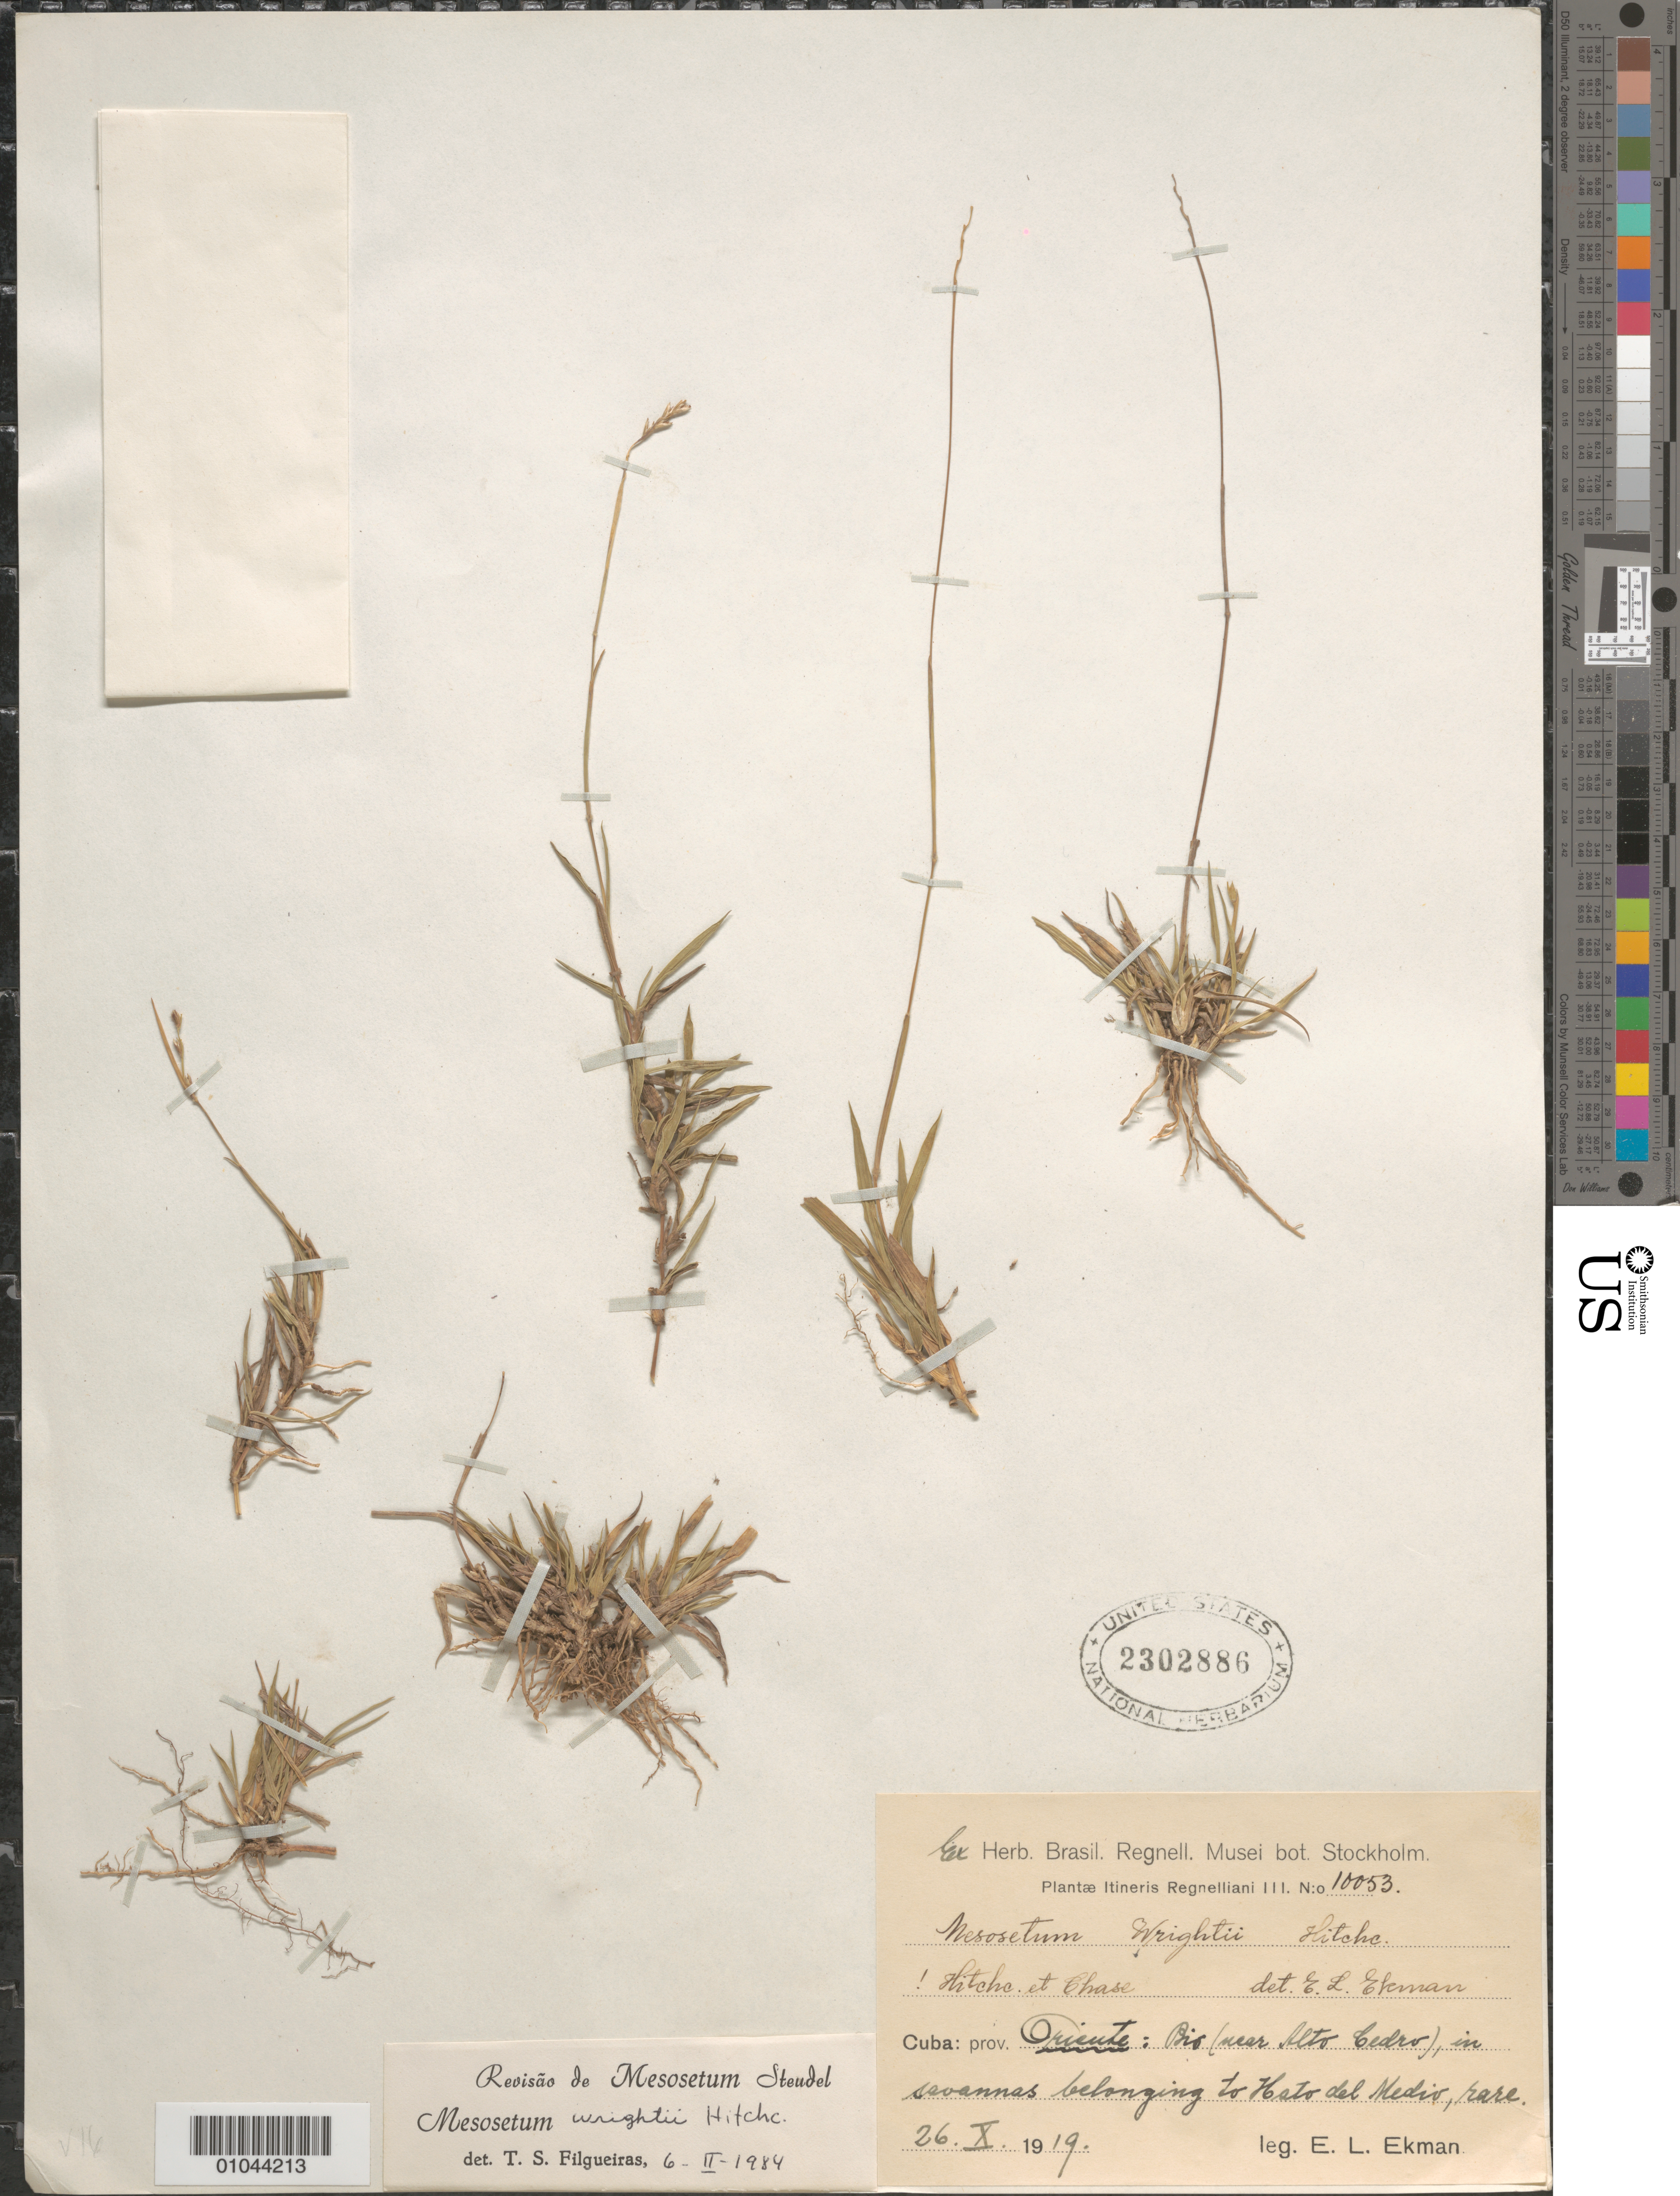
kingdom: Plantae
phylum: Tracheophyta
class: Liliopsida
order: Poales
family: Poaceae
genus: Mesosetum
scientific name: Mesosetum loliiforme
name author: (Hochst. ex Steud.) Chase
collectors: E. L. Ekman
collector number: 10053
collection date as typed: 26 Oct 1919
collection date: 1919-10-26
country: Cuba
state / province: Oriente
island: Cuba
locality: Bio (near Alto Cedro), in Seoannes belonging to Hato del nedro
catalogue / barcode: US 2302886